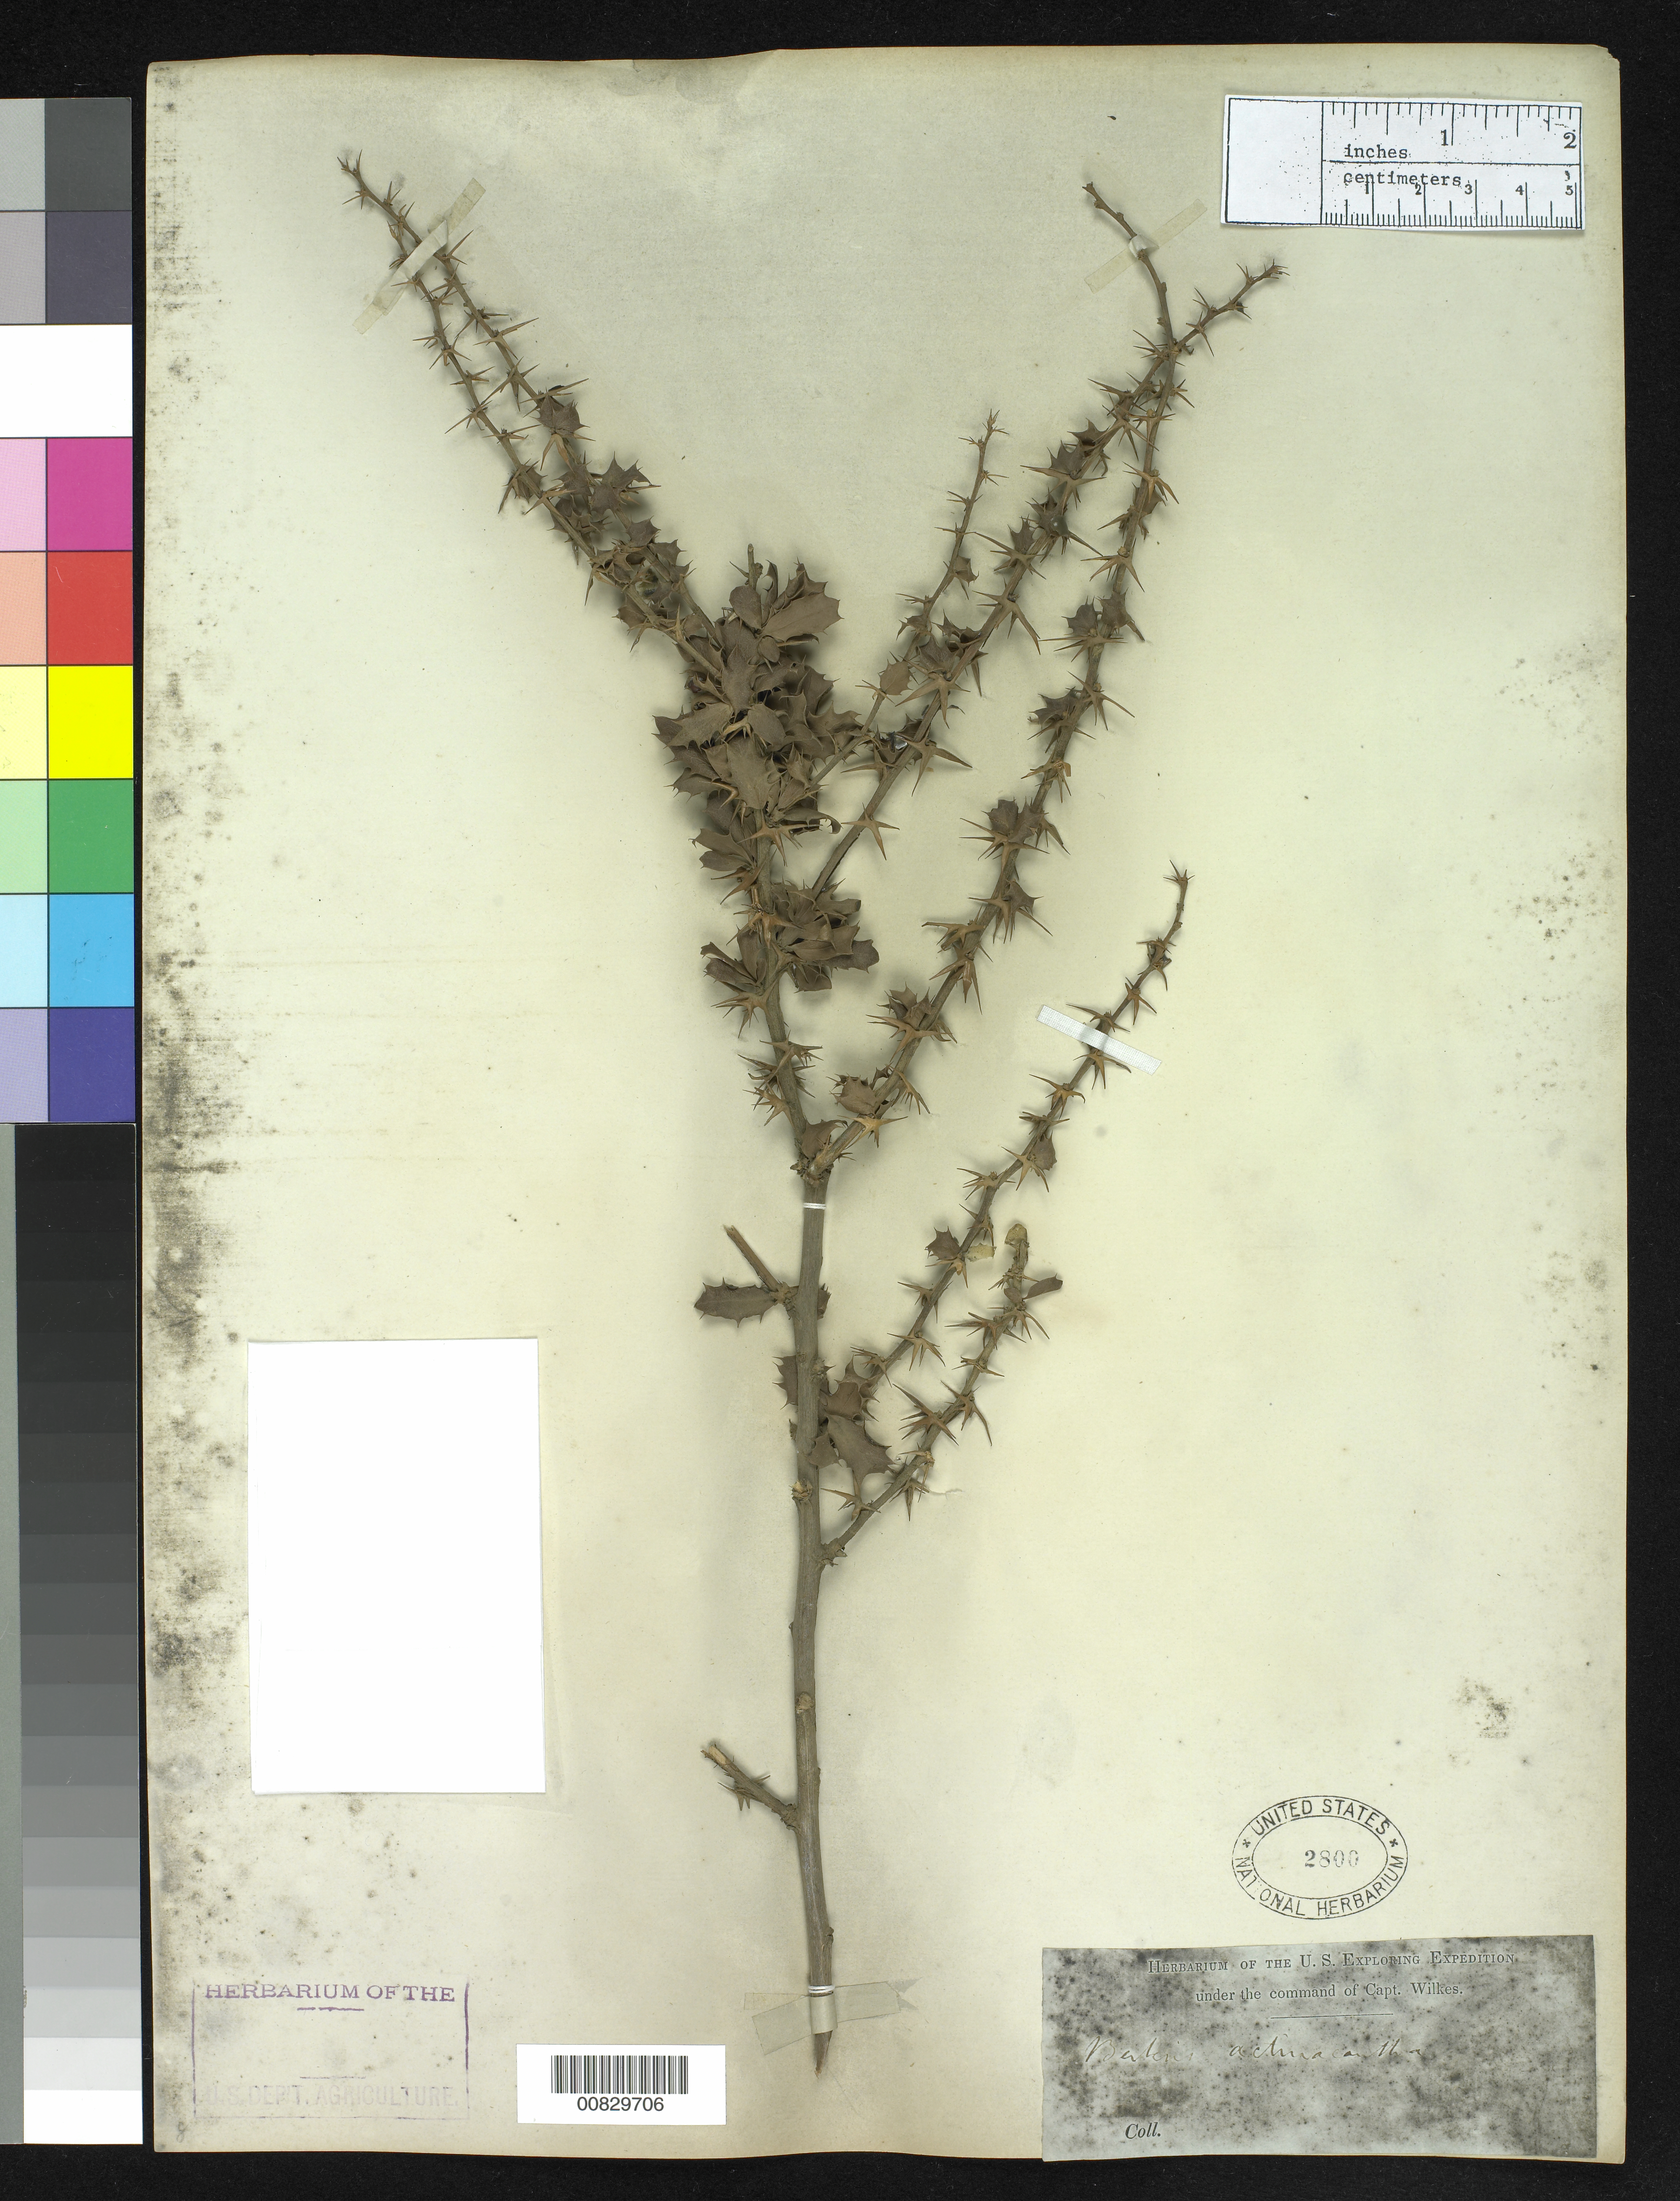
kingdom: Plantae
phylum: Tracheophyta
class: Magnoliopsida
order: Ranunculales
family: Berberidaceae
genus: Berberis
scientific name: Berberis actinacantha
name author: Mart. ex Schult. & Schult. f.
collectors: Wilkes Explor. Exped.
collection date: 1838/1842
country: Chile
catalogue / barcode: US 2800